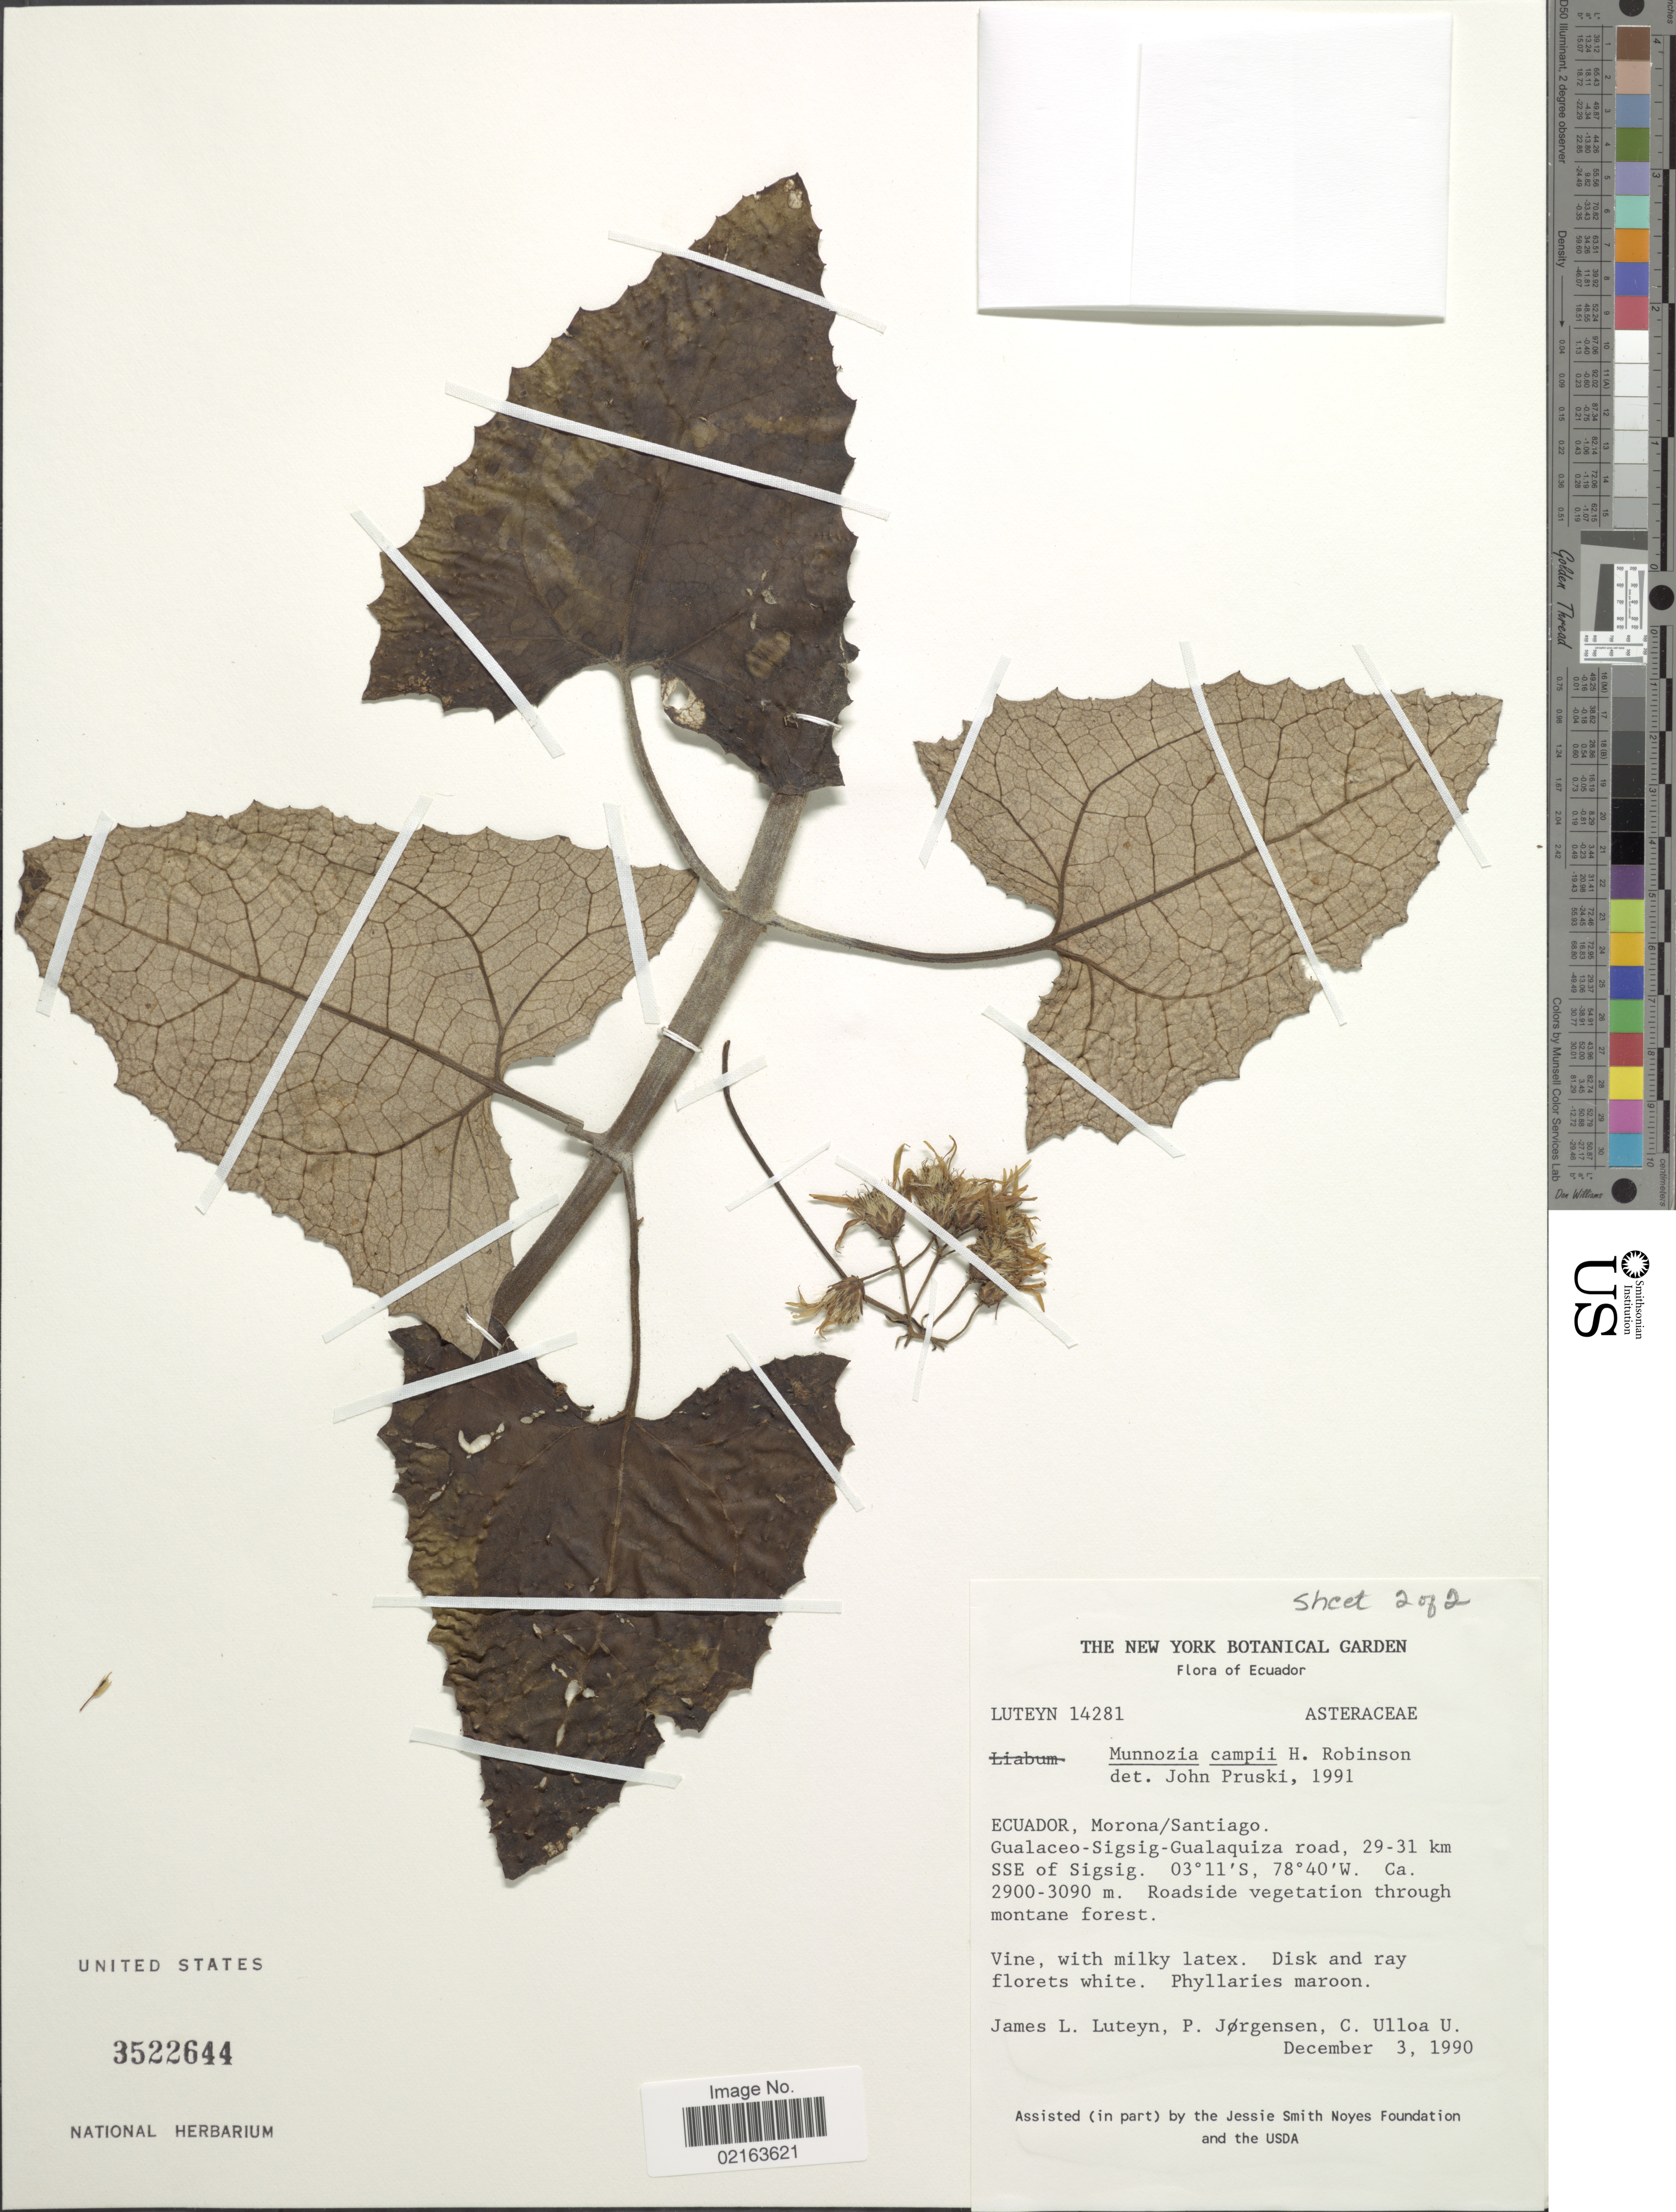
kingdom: Plantae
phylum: Tracheophyta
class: Magnoliopsida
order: Asterales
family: Asteraceae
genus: Munnozia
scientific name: Munnozia campii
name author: H. Rob.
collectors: J. L. Luteyn, P. Jørgensen & C. Ulloa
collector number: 14281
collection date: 1990-12-03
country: Ecuador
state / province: Morona-Santiago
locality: Ecuador, Morona/Santiago. Gualaceo-Sigsig-Gualaquiza road, 29-31 km SSE of Sigsig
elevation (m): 2900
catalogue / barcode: US 3522644